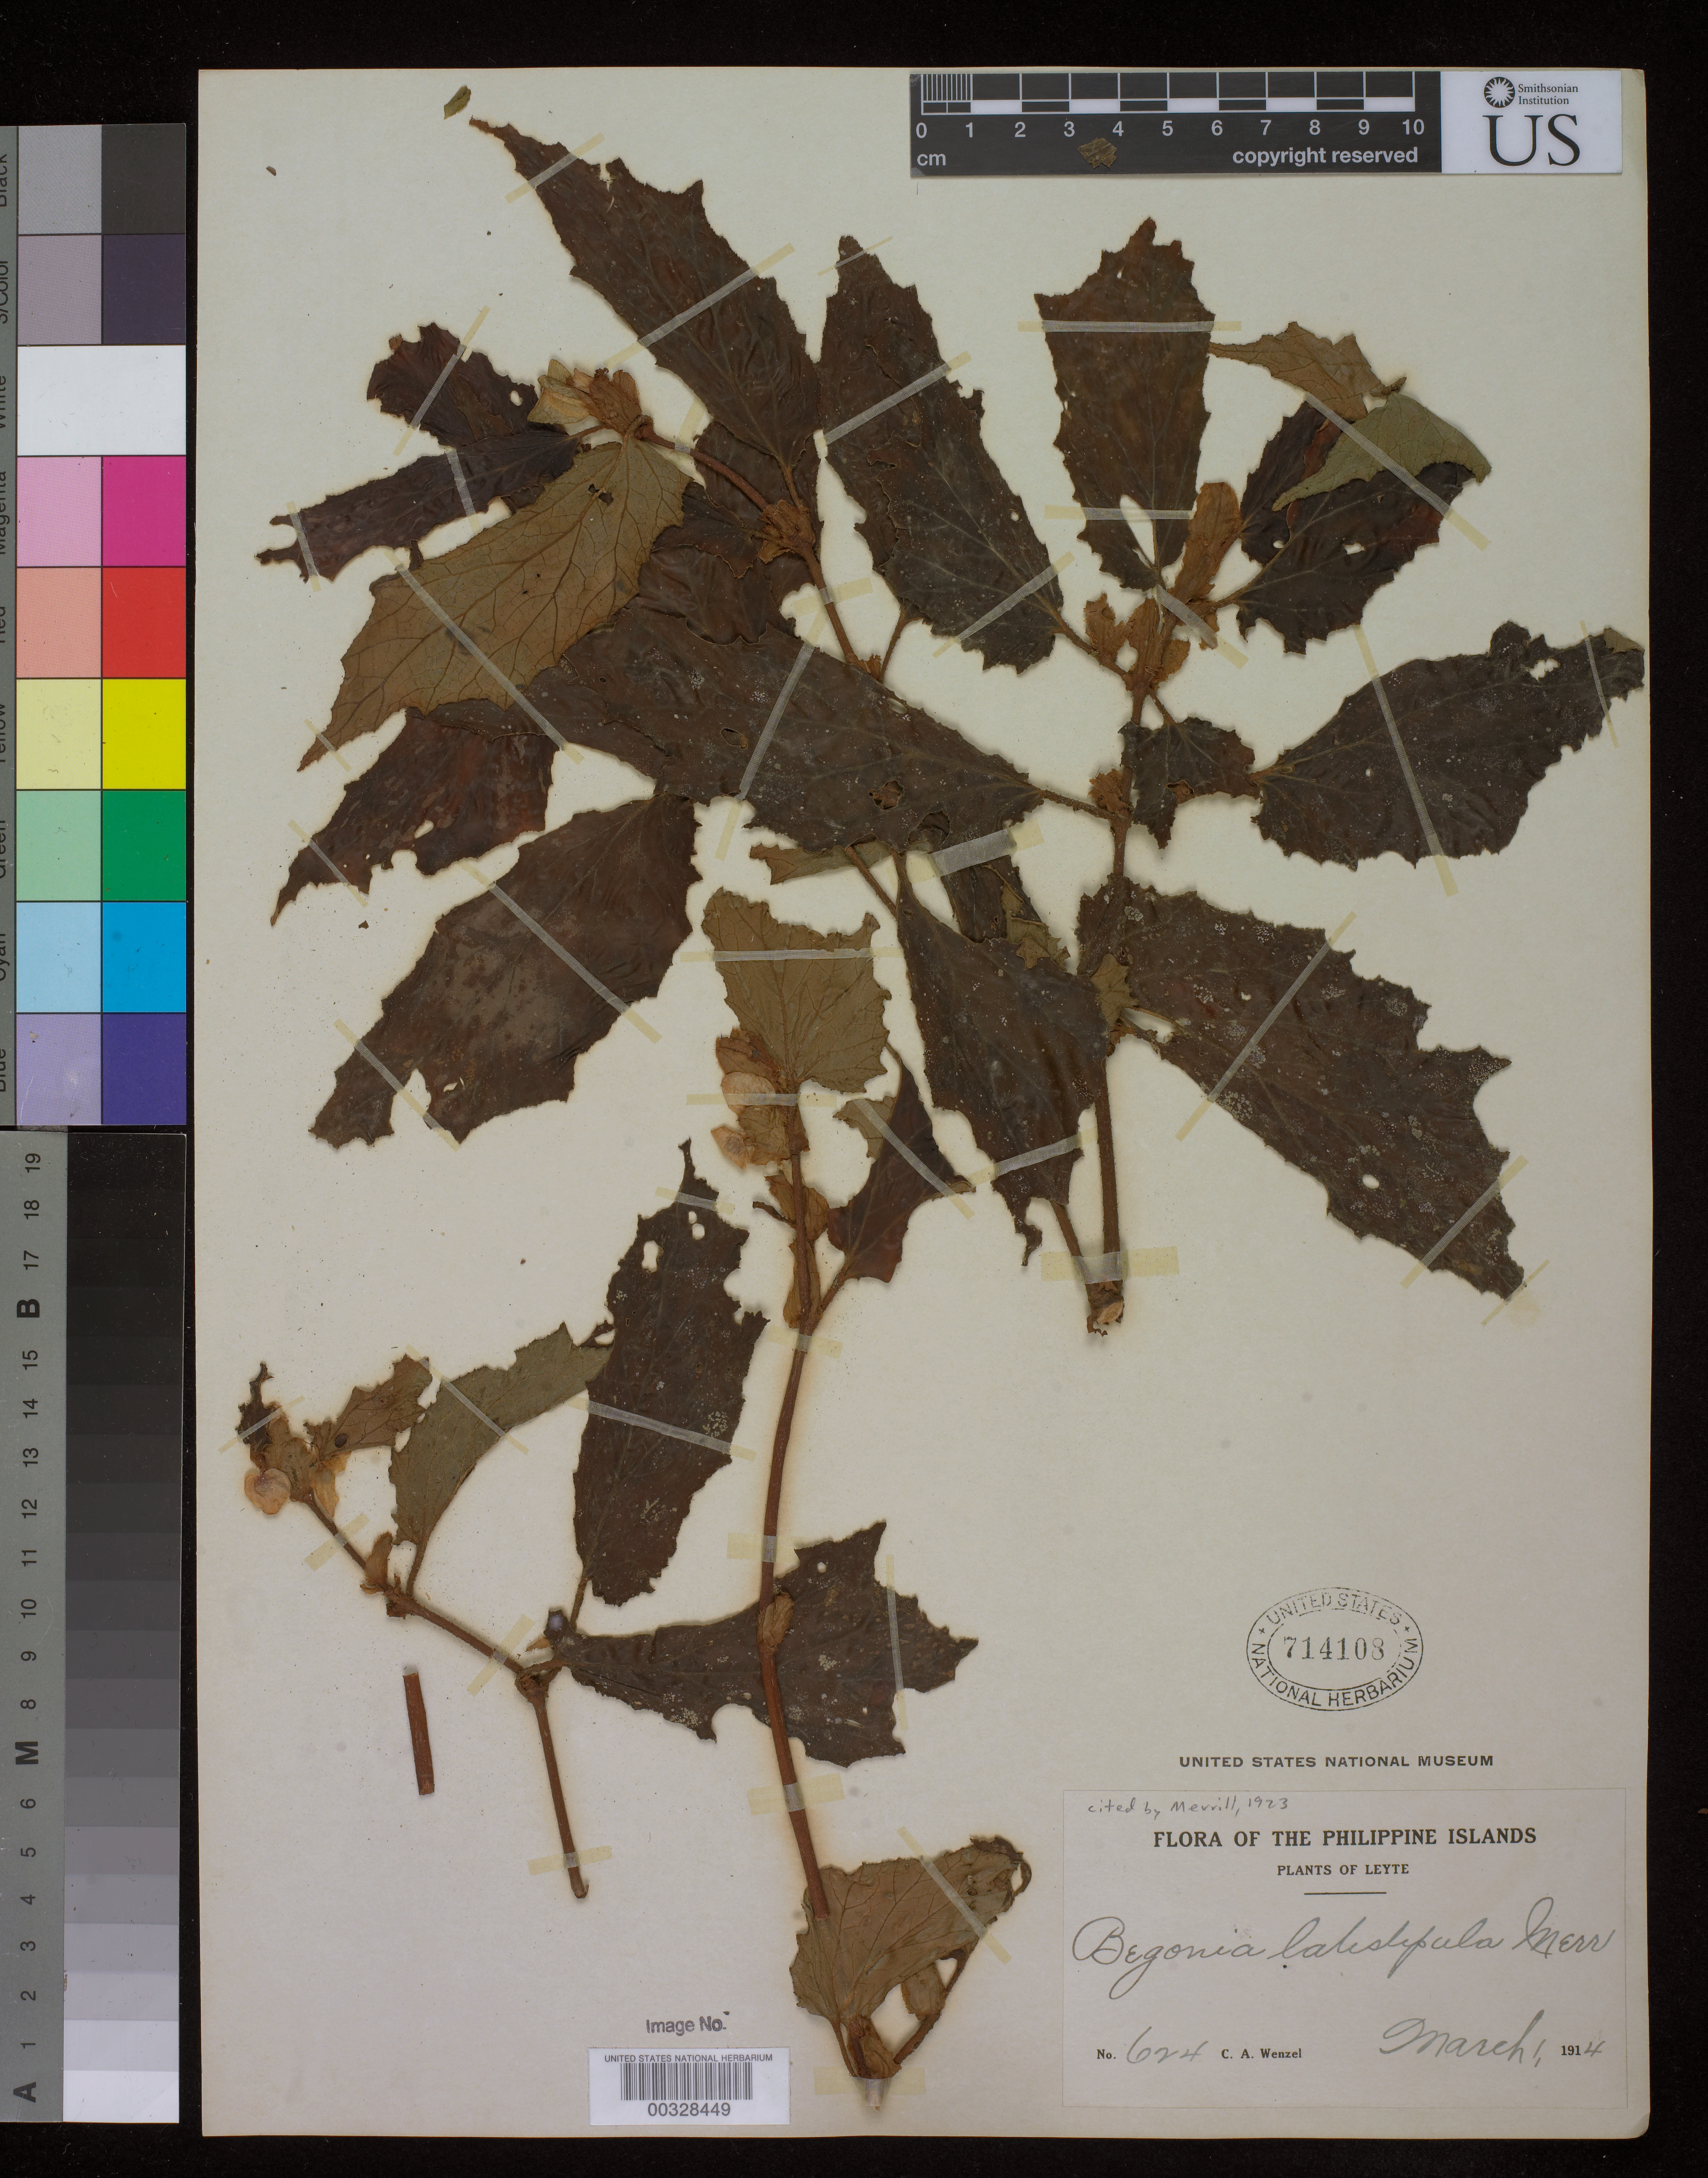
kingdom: Plantae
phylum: Tracheophyta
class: Magnoliopsida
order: Cucurbitales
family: Begoniaceae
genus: Begonia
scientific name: Begonia latistipula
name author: Merr.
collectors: C. Wenzel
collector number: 624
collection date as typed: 01 Mar 1914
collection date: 1914-03-01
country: Philippines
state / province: Eastern Visayas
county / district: Leyte / Southern Leyte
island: Leyte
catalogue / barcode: US 714108